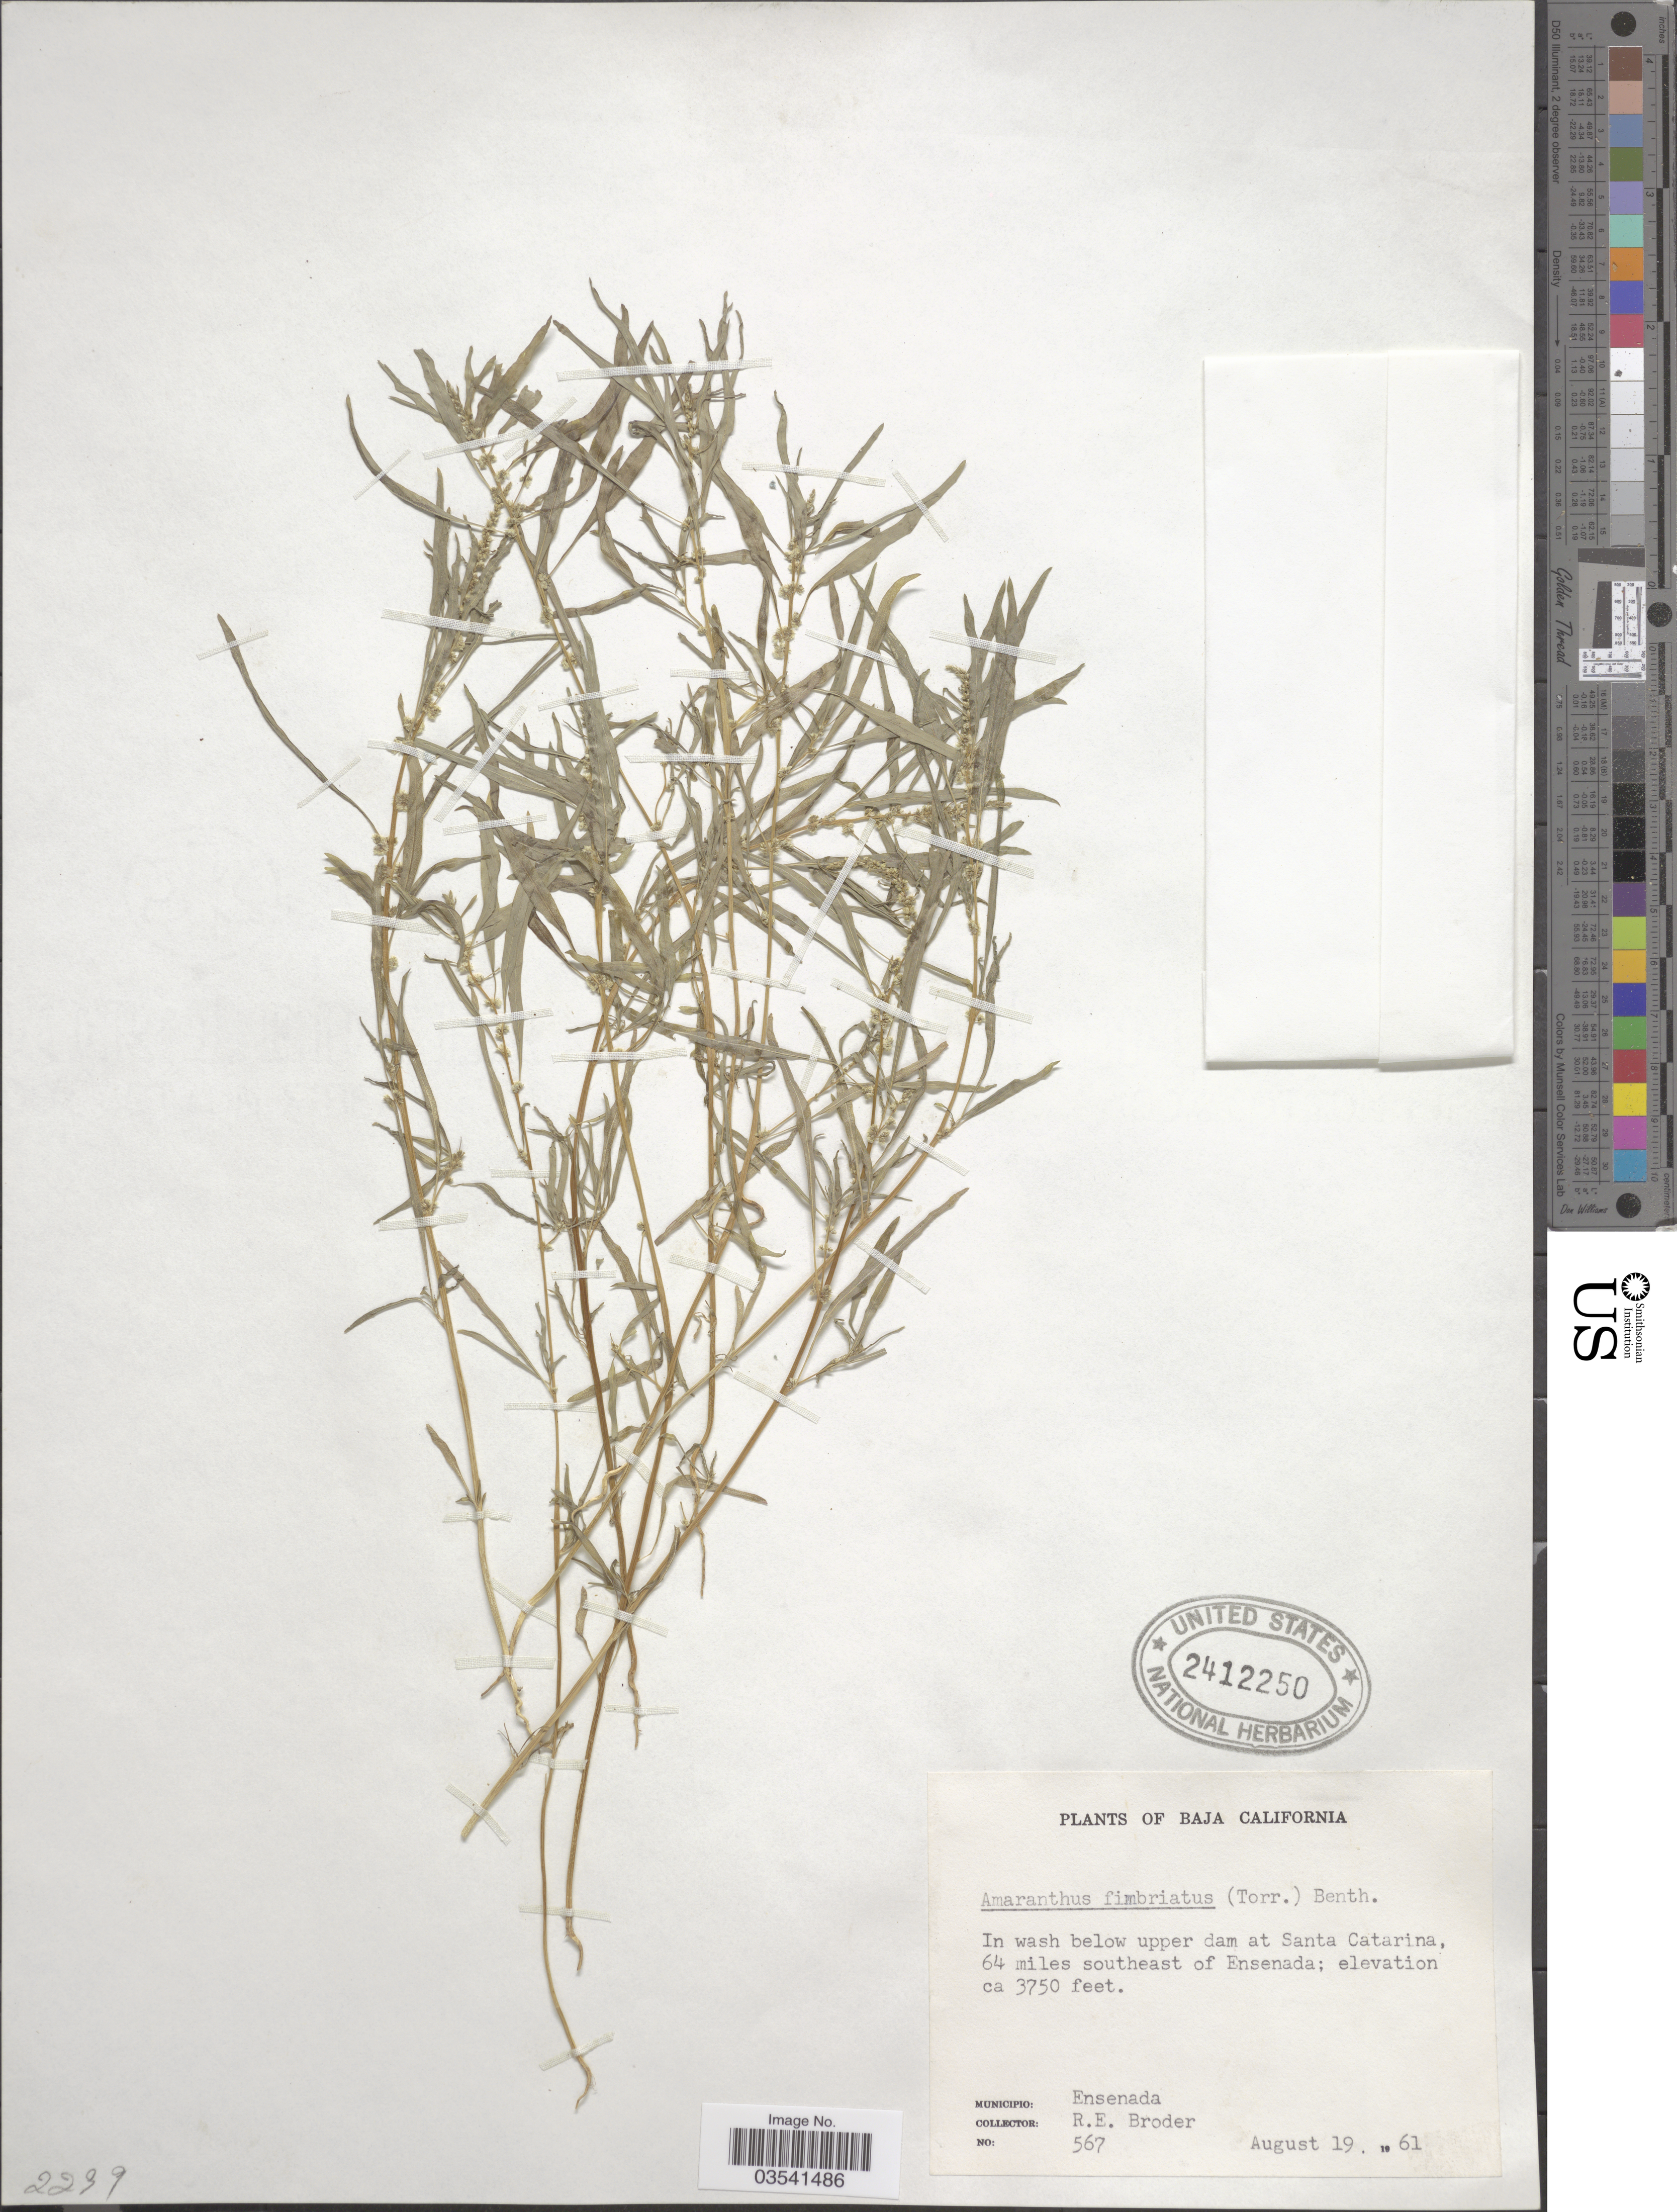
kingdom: Plantae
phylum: Tracheophyta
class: Magnoliopsida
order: Caryophyllales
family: Amaranthaceae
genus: Amaranthus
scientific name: Amaranthus fimbriatus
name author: (Torr.) Benth. ex S. Watson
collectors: R. Broder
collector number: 567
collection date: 1961-08-19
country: Mexico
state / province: Baja California Norte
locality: In wash below upper dam at Santa Catarina, 64 miles southeast of Ensenada.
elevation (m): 1143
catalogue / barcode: US 2412250